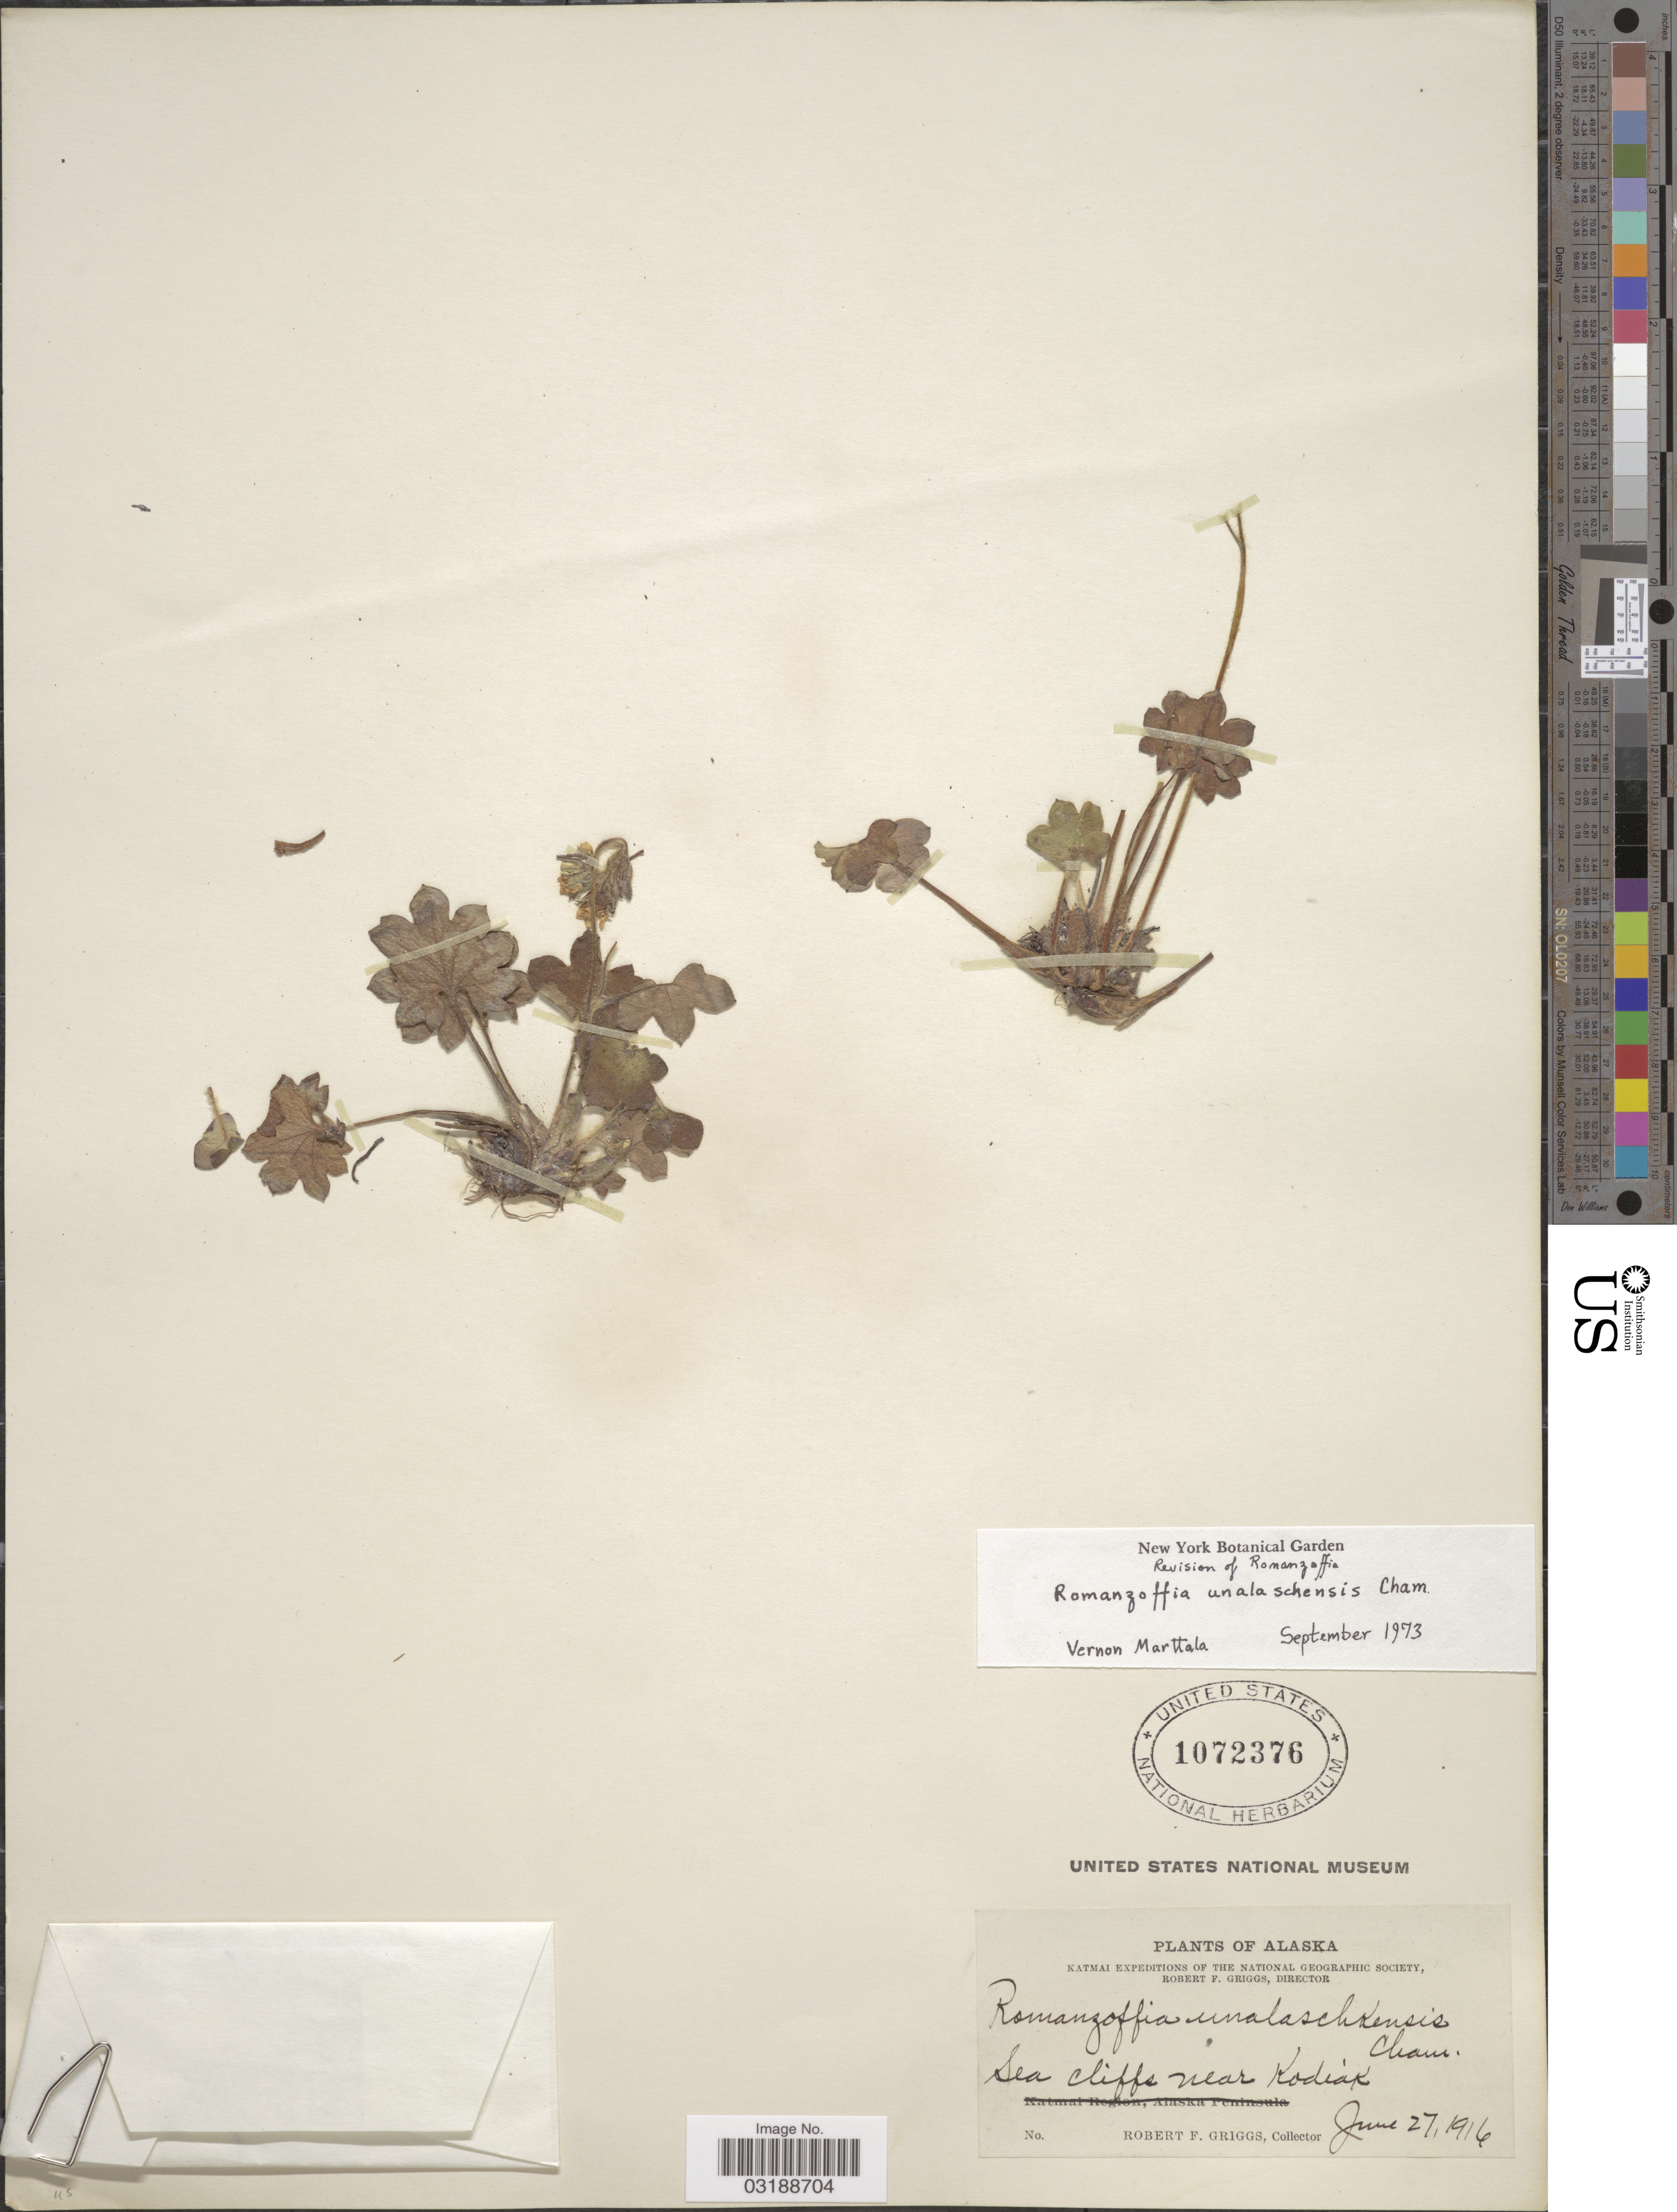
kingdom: Plantae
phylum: Tracheophyta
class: Magnoliopsida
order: Boraginales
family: Hydrophyllaceae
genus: Romanzoffia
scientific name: Romanzoffia unalaschcensis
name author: Cham.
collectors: R. F. Griggs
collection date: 1916-06-27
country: United States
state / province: Alaska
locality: Sea cliffs near Kodiak.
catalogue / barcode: US 1072376